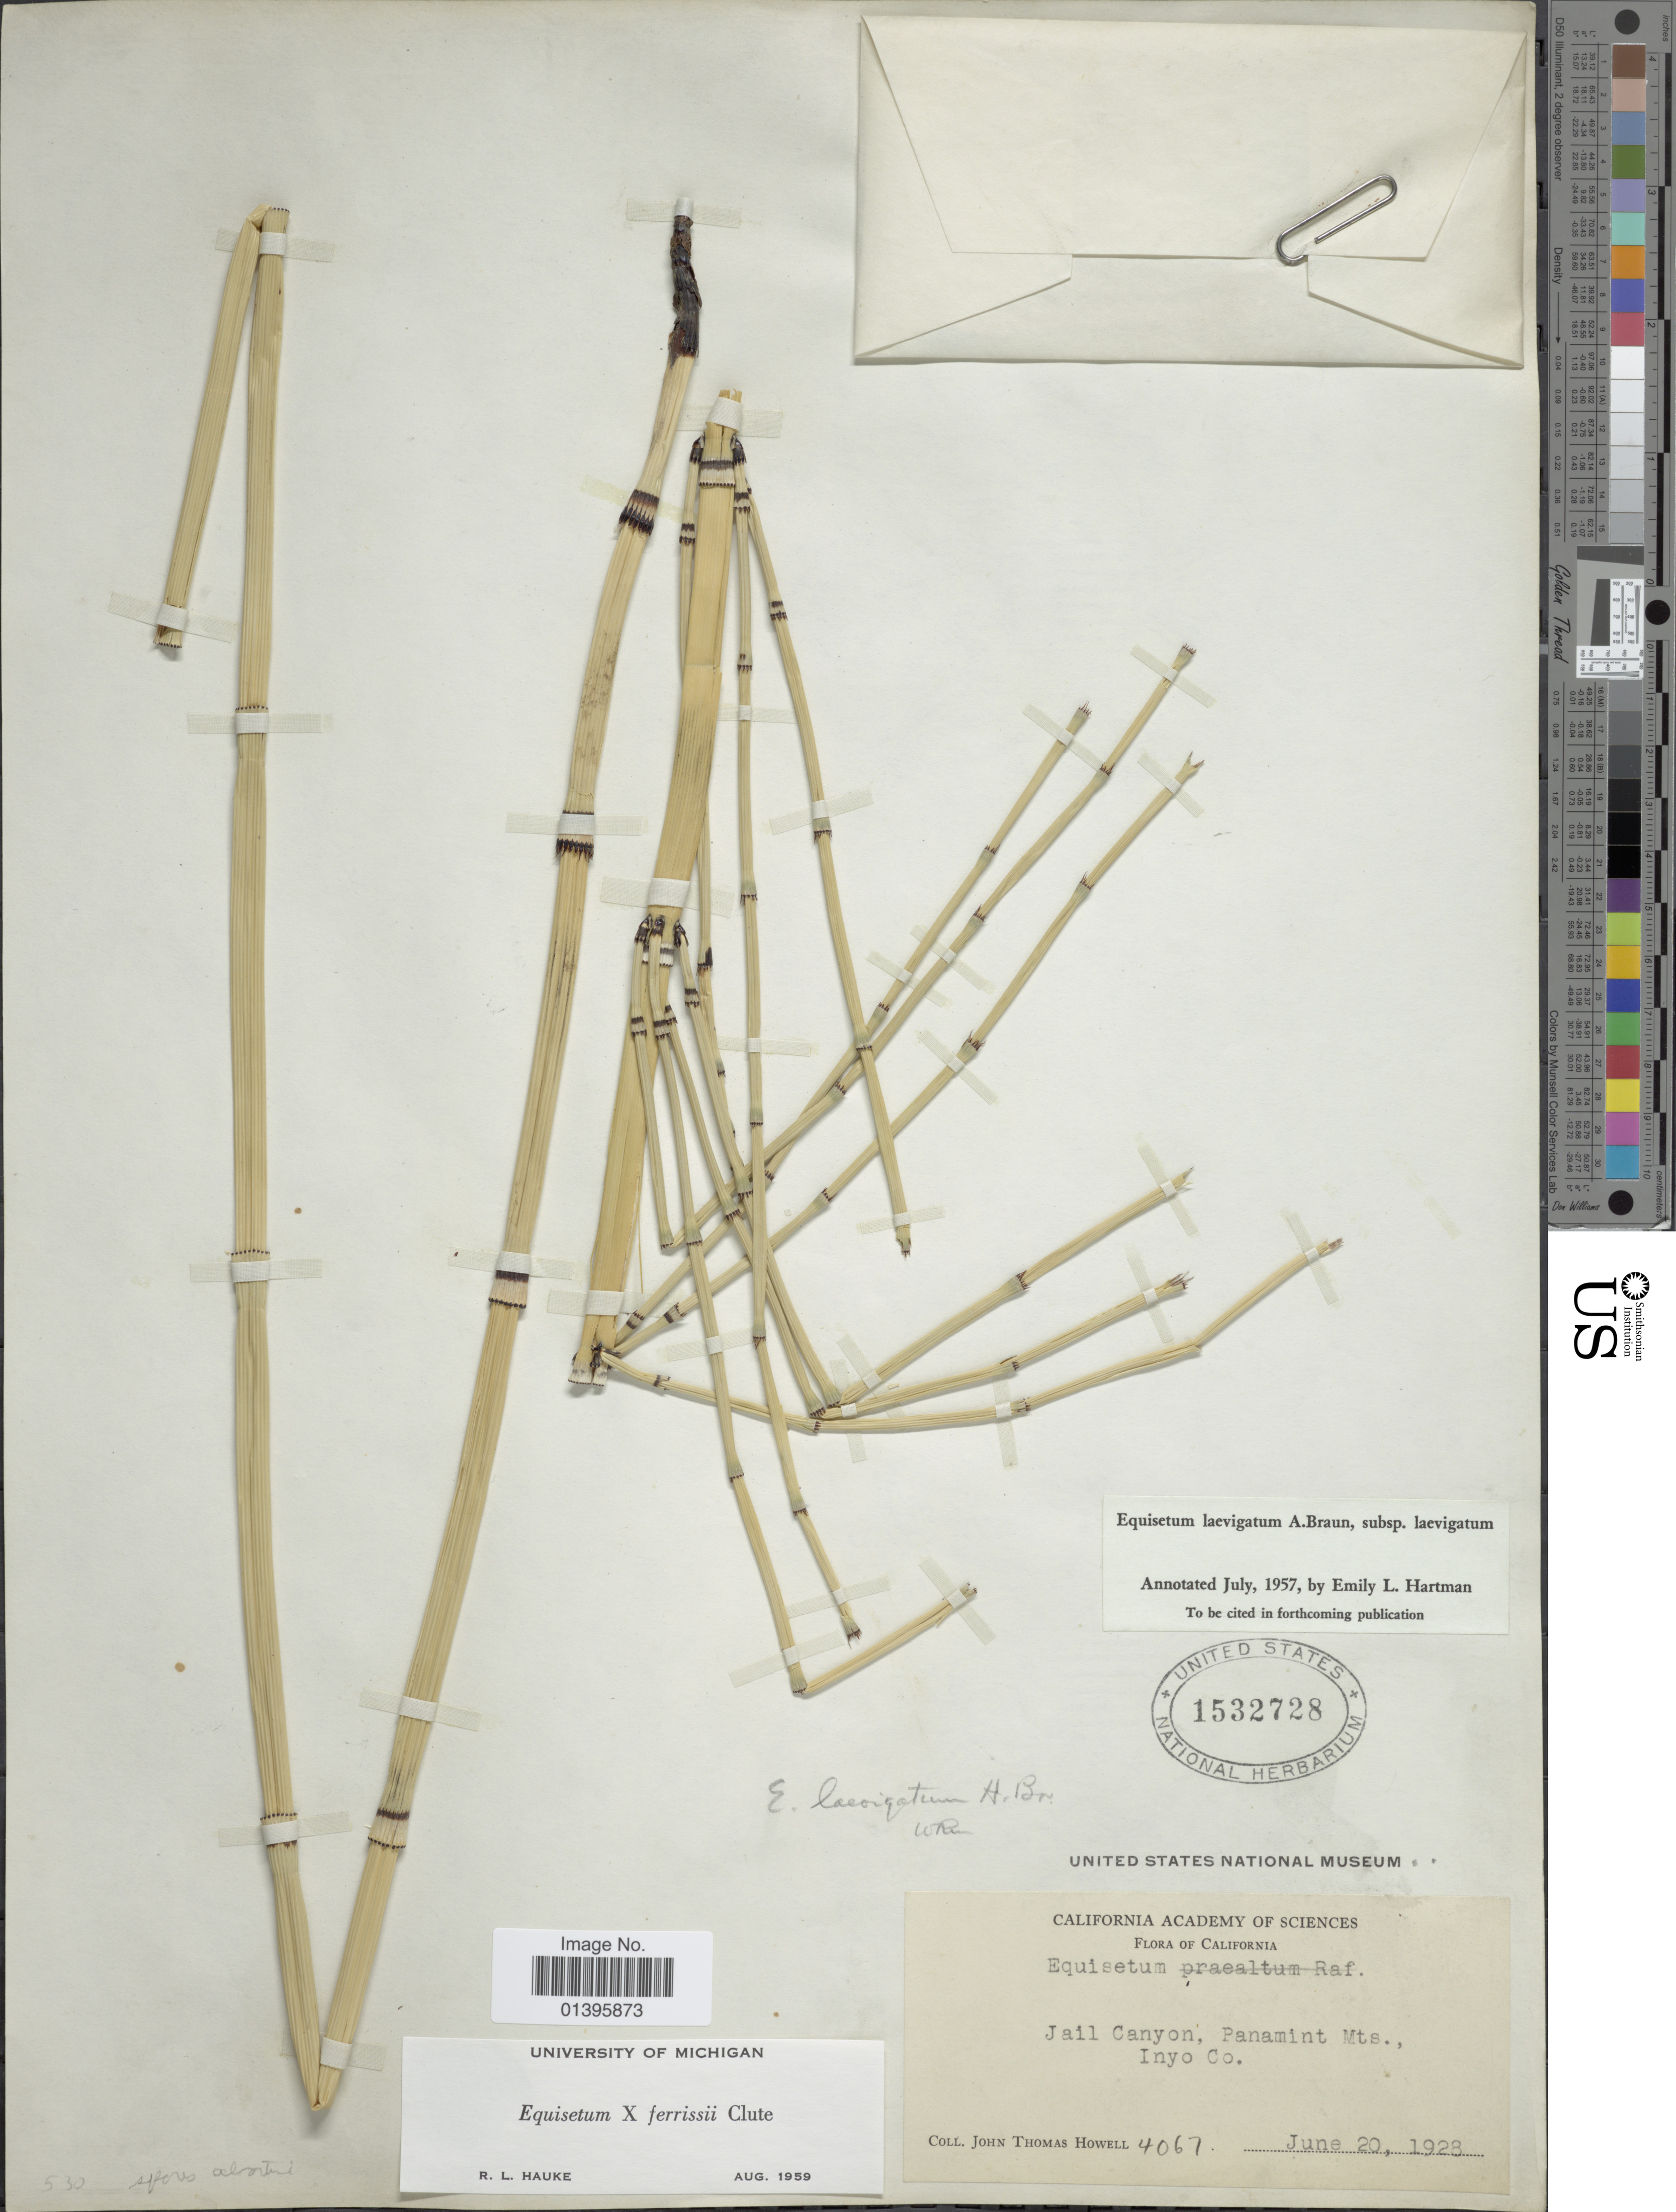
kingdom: Plantae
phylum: Tracheophyta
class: Polypodiopsida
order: Equisetales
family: Equisetaceae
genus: Equisetum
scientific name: Equisetum x ferrissii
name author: Clute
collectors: J. T. Howell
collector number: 4067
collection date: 1928-06-20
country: United States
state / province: California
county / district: Inyo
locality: Jail Canyon, Panamint Mts., Inyo Co.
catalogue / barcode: US 1532728